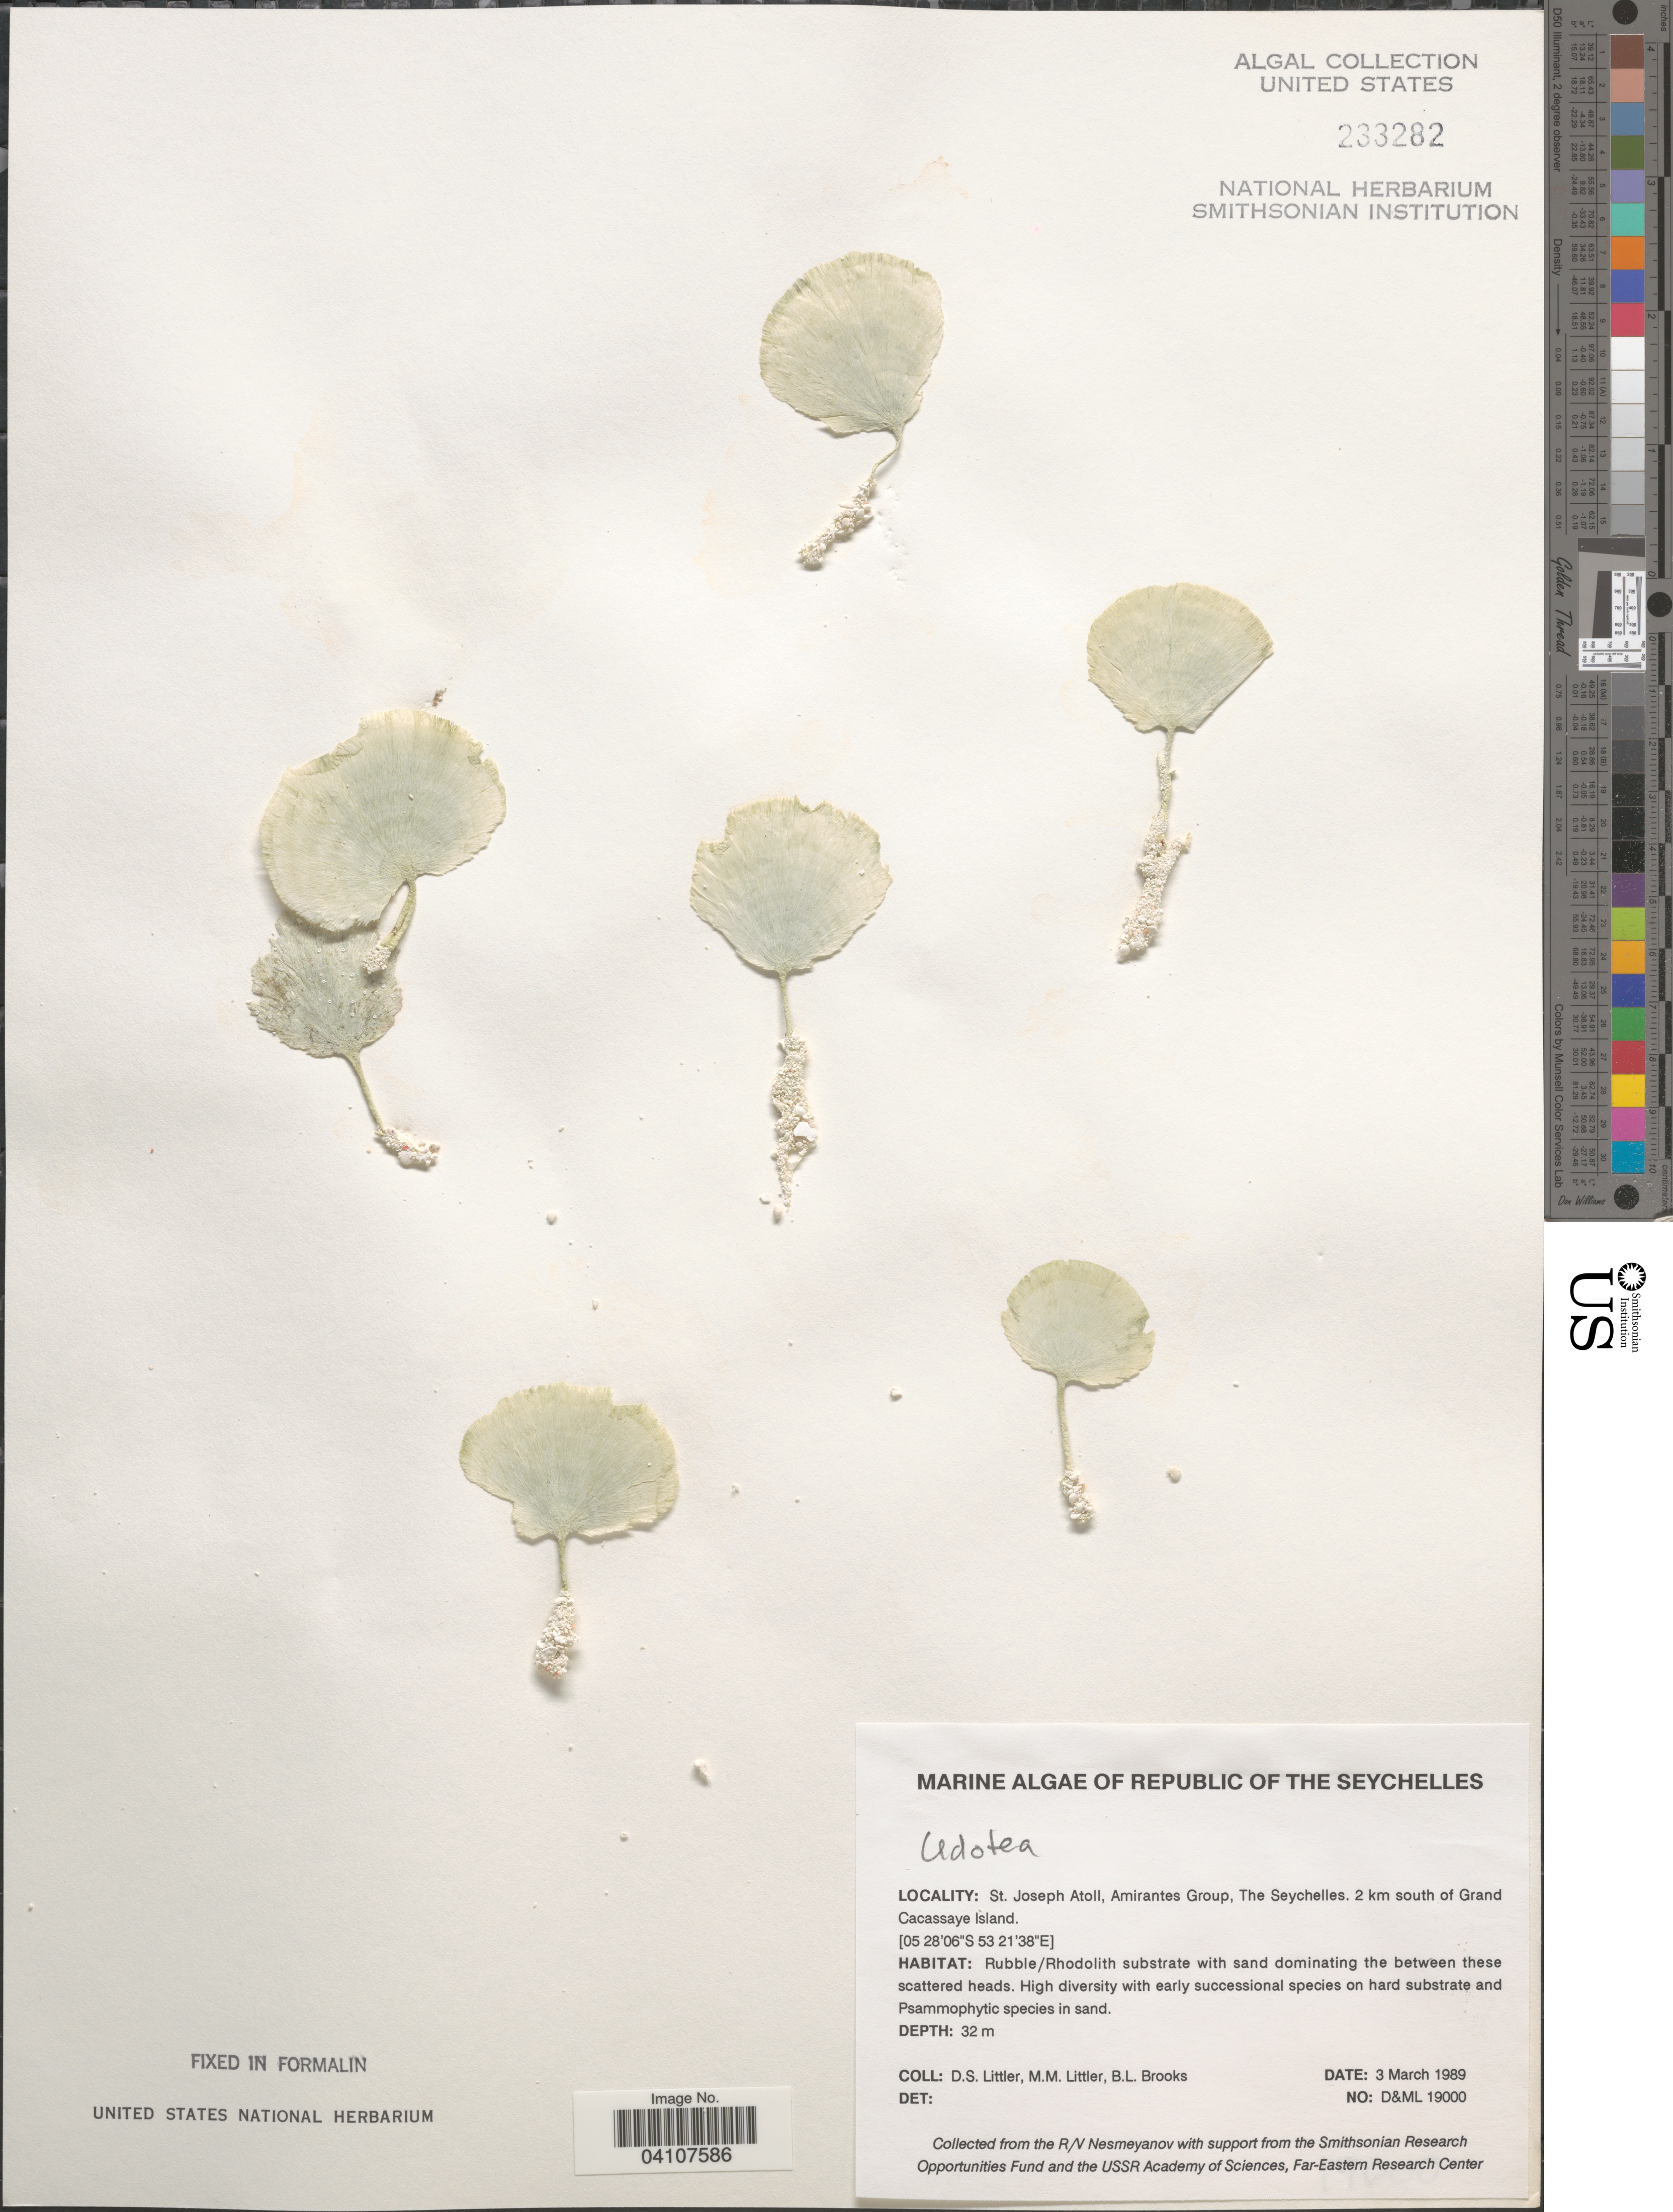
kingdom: Plantae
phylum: Chlorophyta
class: Ulvophyceae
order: Bryopsidales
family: Udoteaceae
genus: Udotea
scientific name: Udotea sp.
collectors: D. S. Littler & B. Brooks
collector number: D&ML19000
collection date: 1989-03-03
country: Seychelles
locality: Republic of the Seychelles. St. Joseph Atoll, Amirantes Group. 2 km south of Grand Cacassaye Island.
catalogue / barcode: US 233282